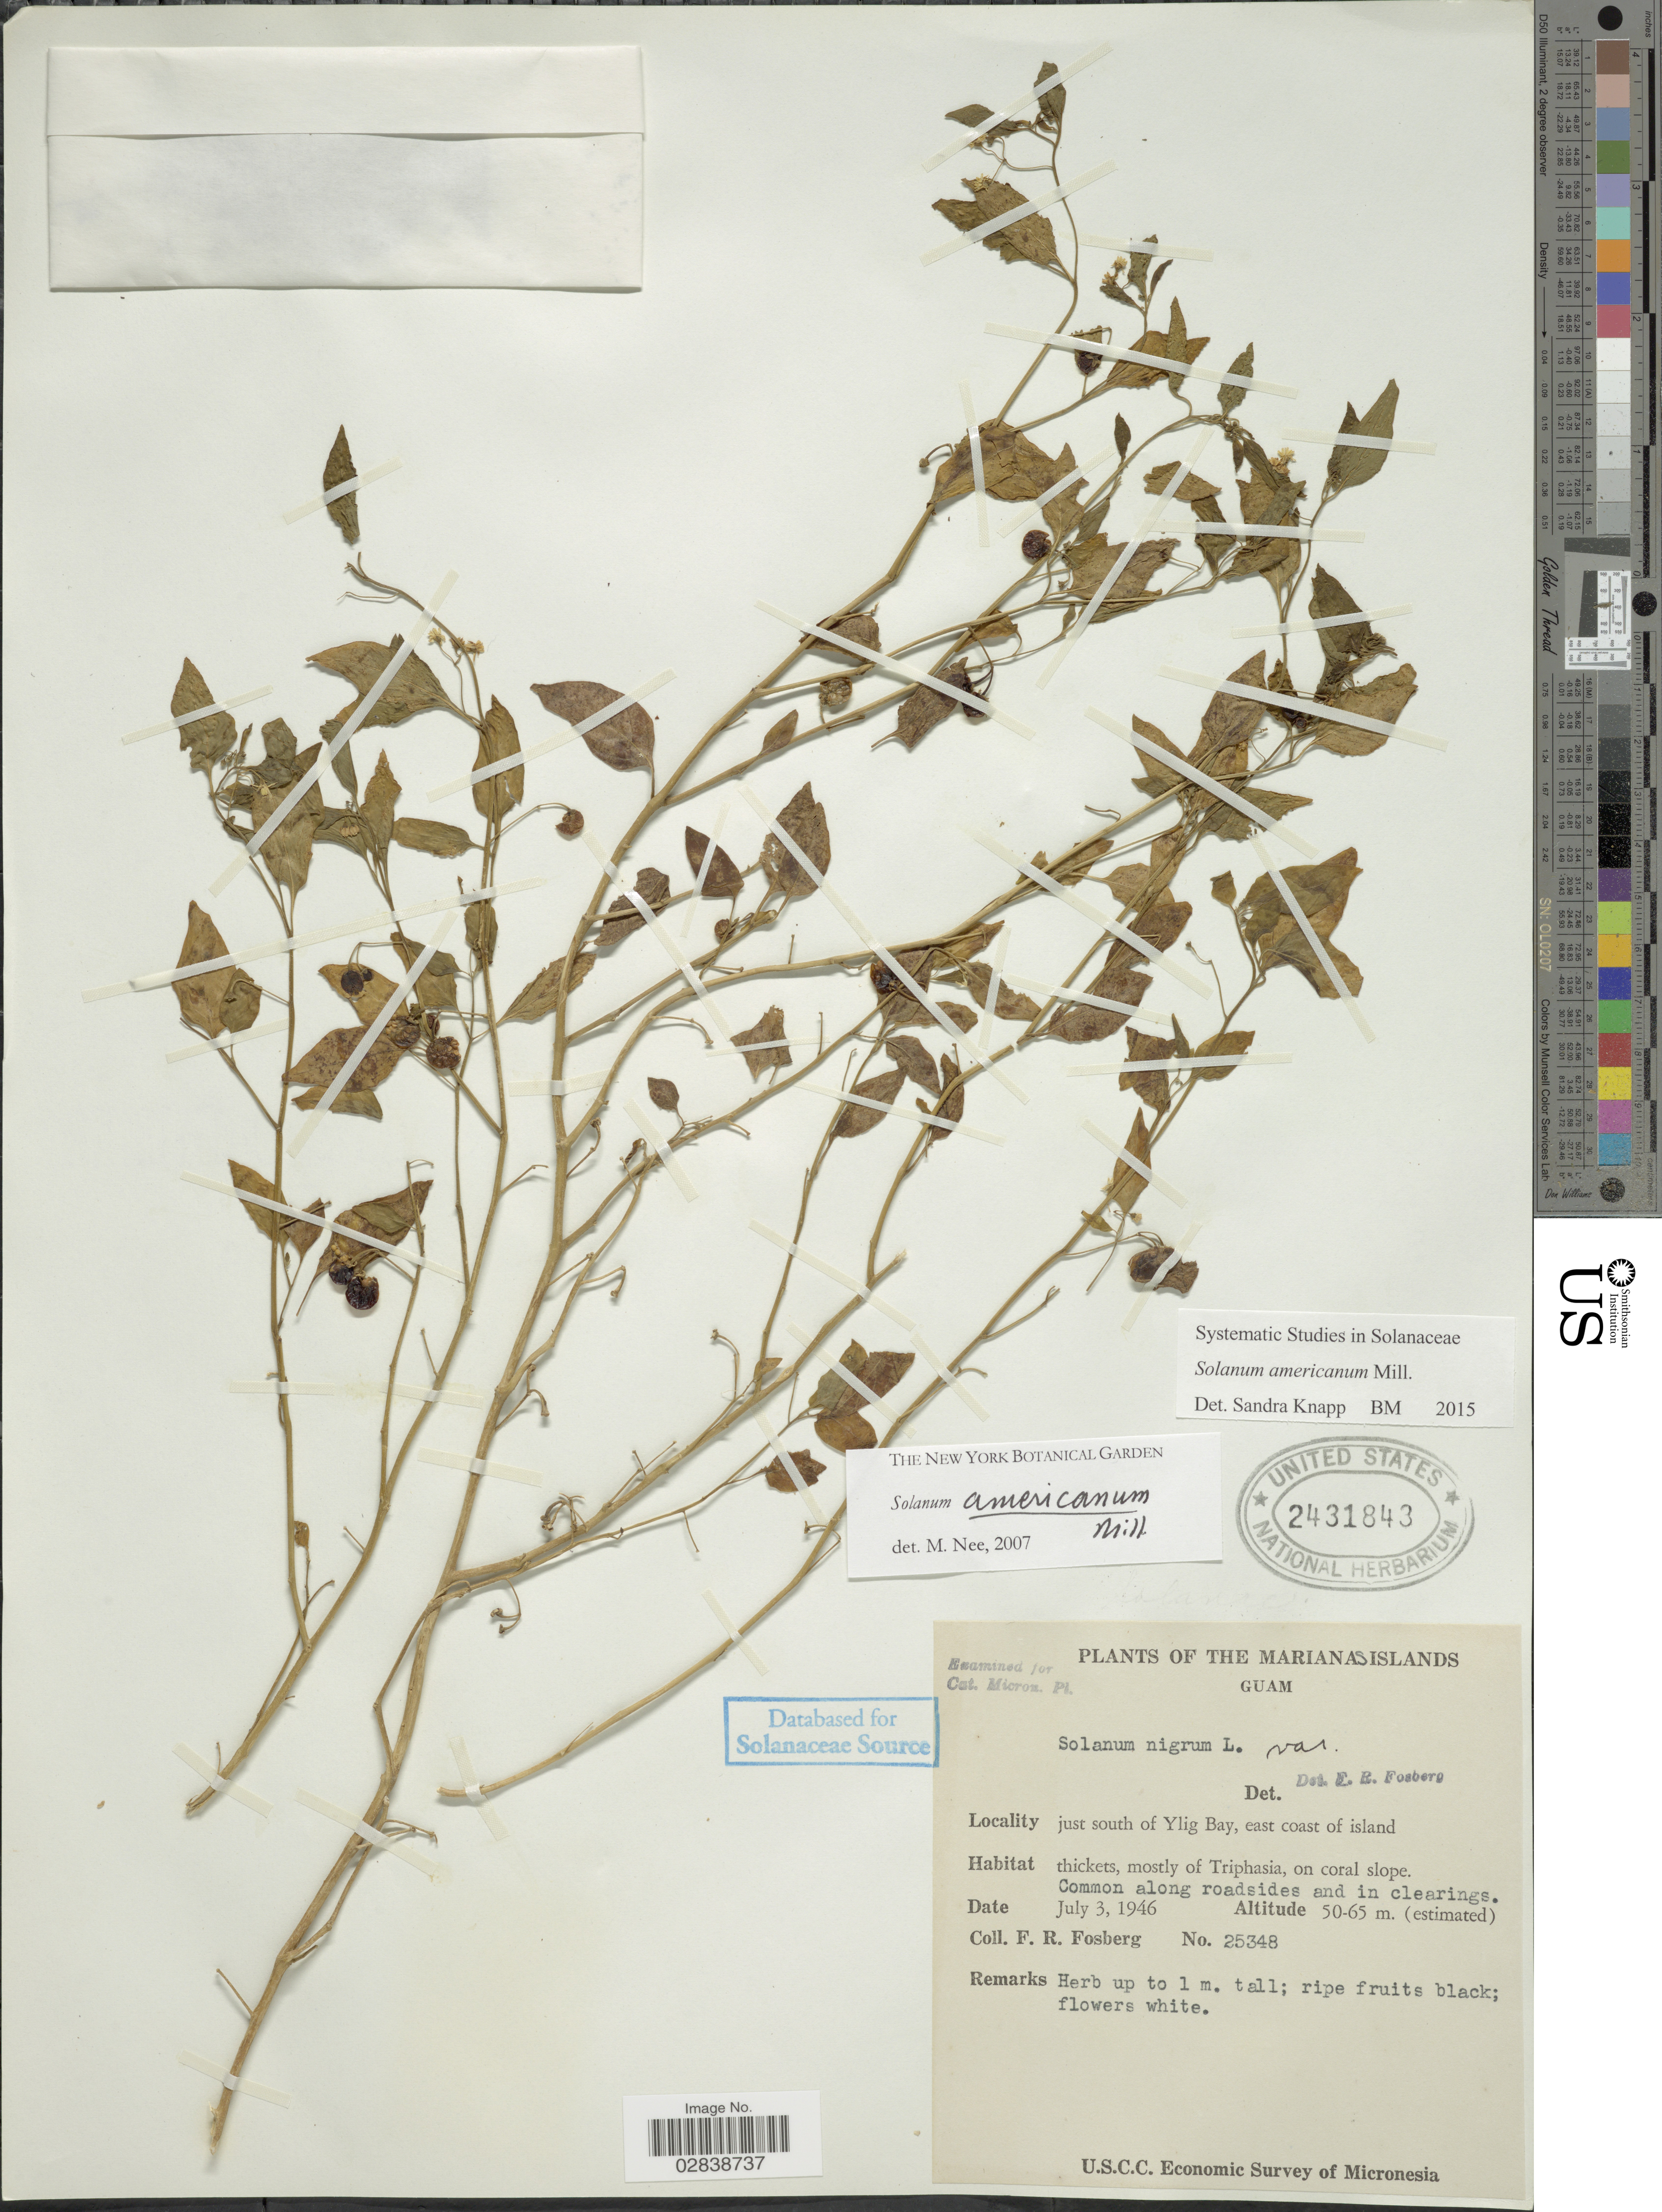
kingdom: Plantae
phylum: Tracheophyta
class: Magnoliopsida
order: Solanales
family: Solanaceae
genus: Solanum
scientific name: Solanum americanum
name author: Mill.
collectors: F. R. Fosberg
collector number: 25348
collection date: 1946-07-03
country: Guam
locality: Marianas Islands, just south of Ylig Bay, east coast of island.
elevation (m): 50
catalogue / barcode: US 2431843